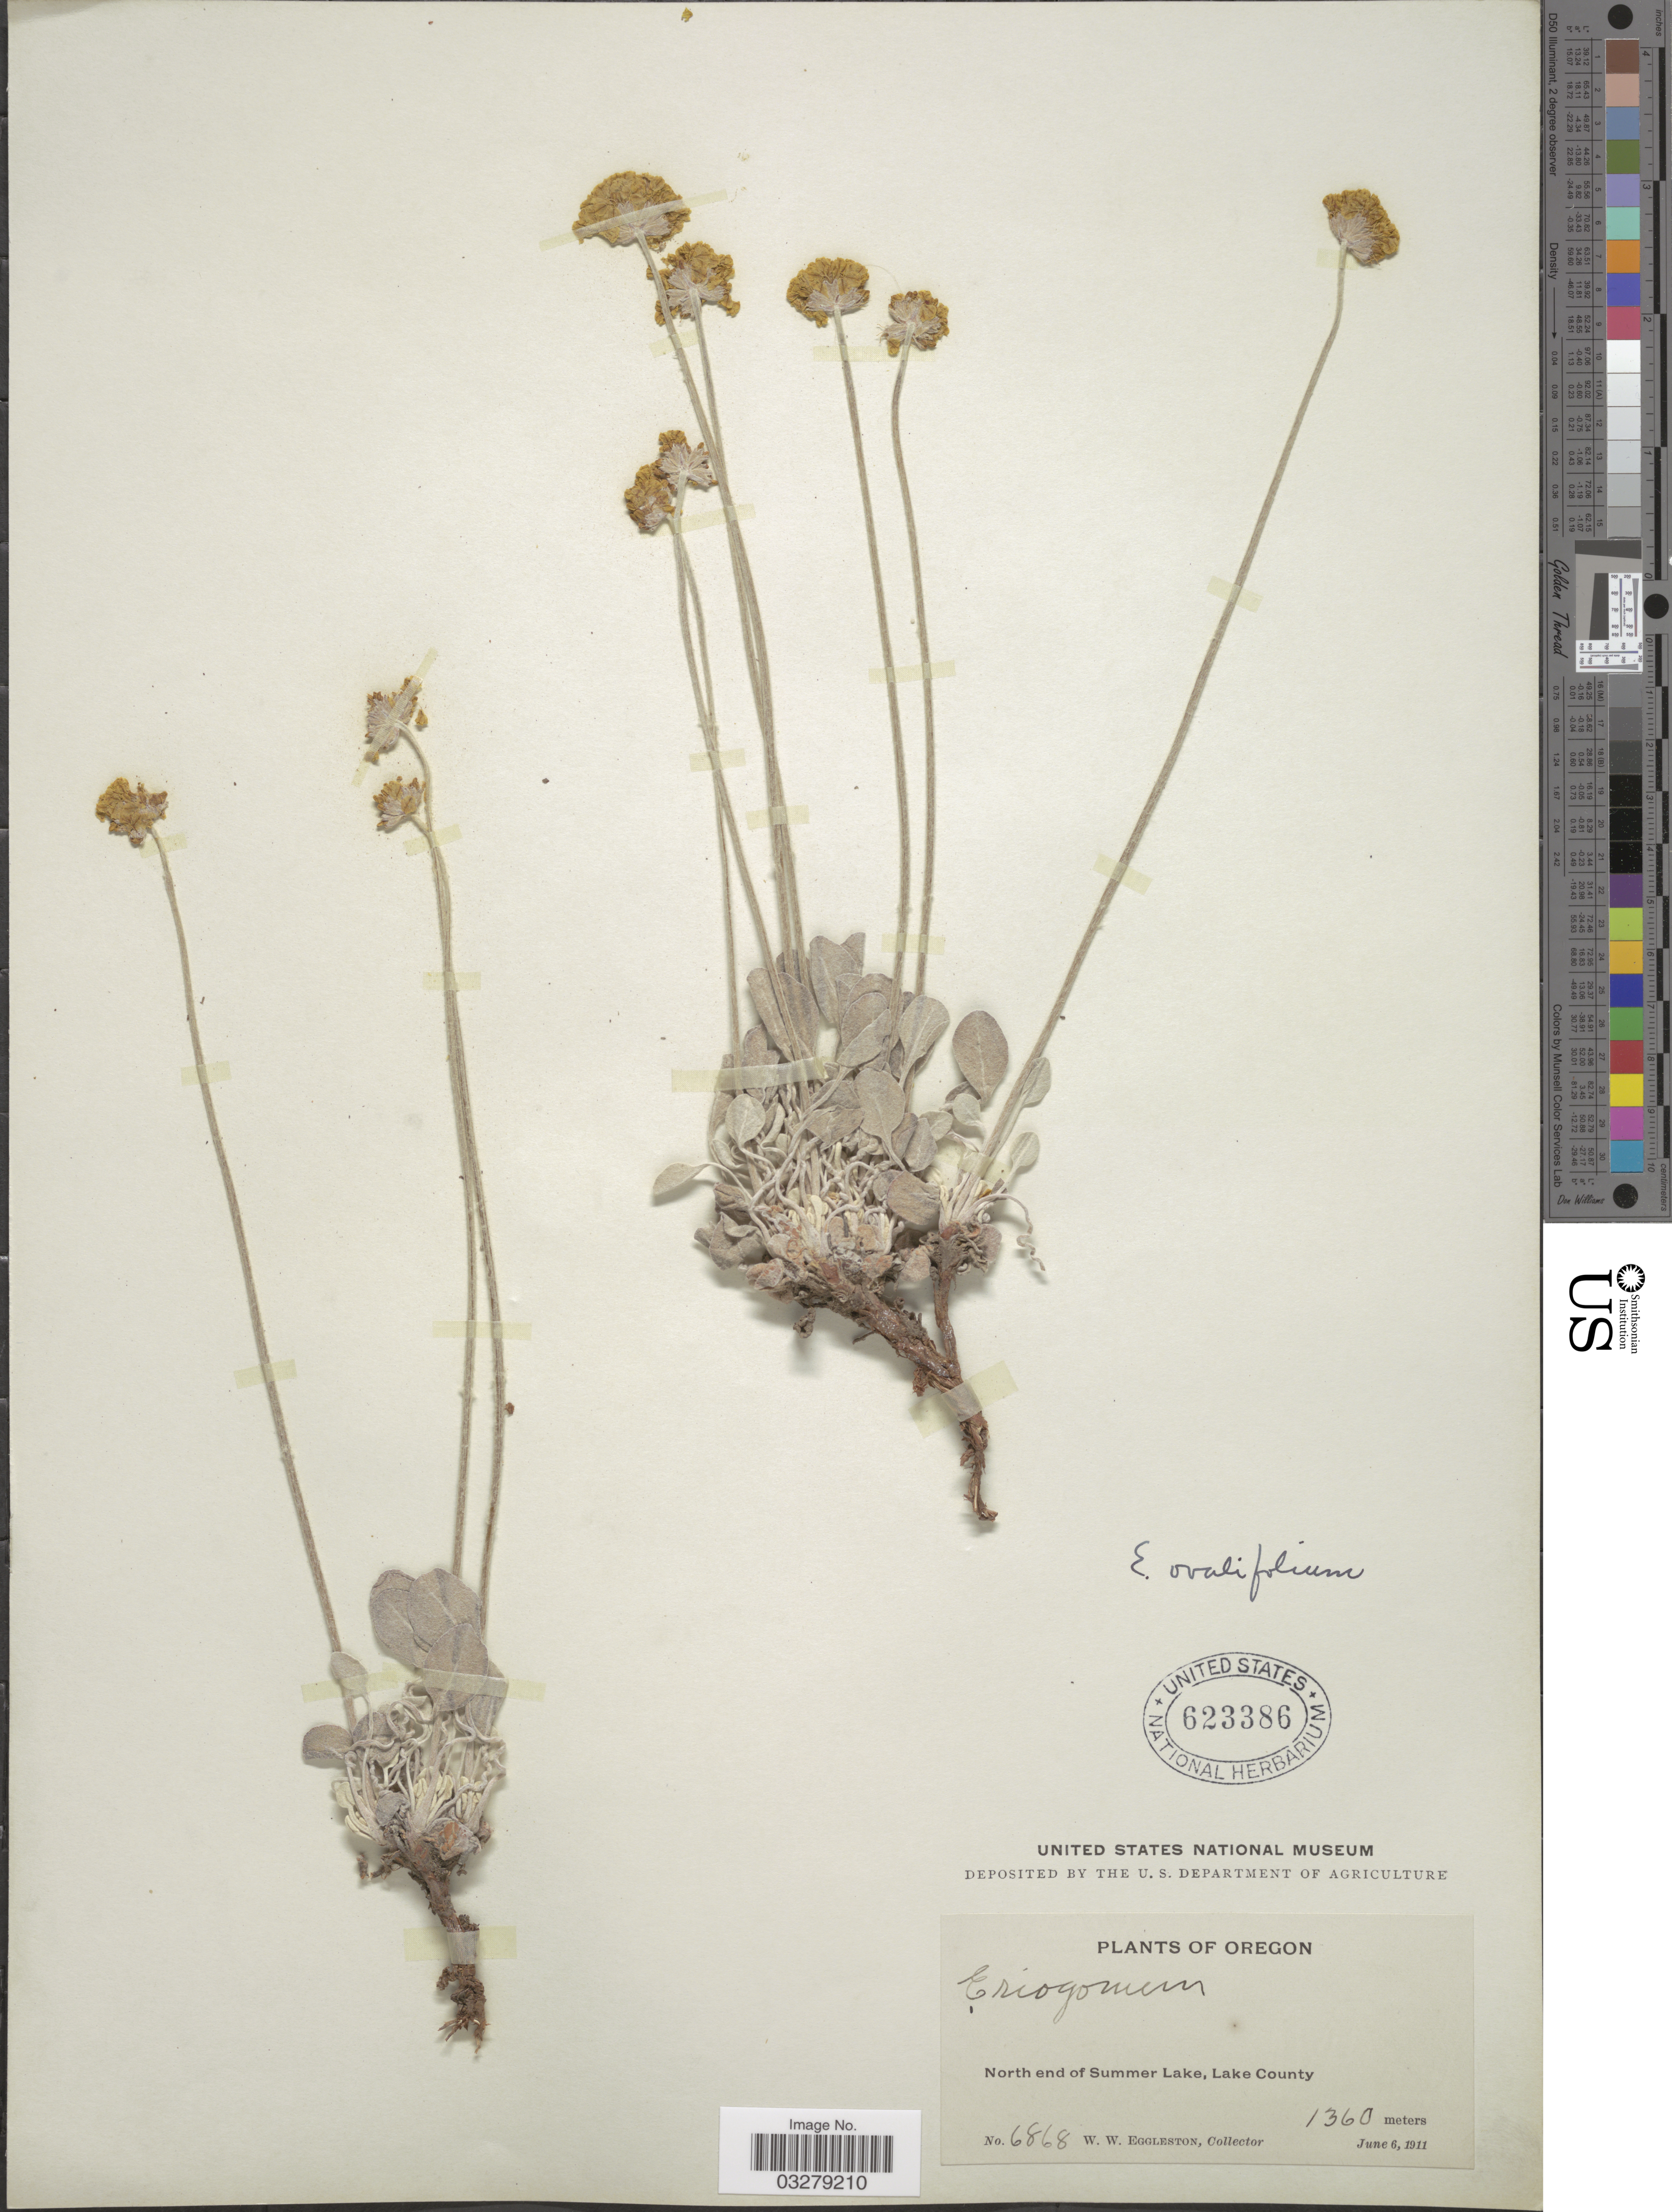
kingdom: Plantae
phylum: Tracheophyta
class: Magnoliopsida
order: Caryophyllales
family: Polygonaceae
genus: Eriogonum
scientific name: Eriogonum ovalifolium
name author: Nutt.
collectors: W. W. Eggleston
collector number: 6868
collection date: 1911-06-06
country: United States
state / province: Oregon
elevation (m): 1360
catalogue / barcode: US 623386